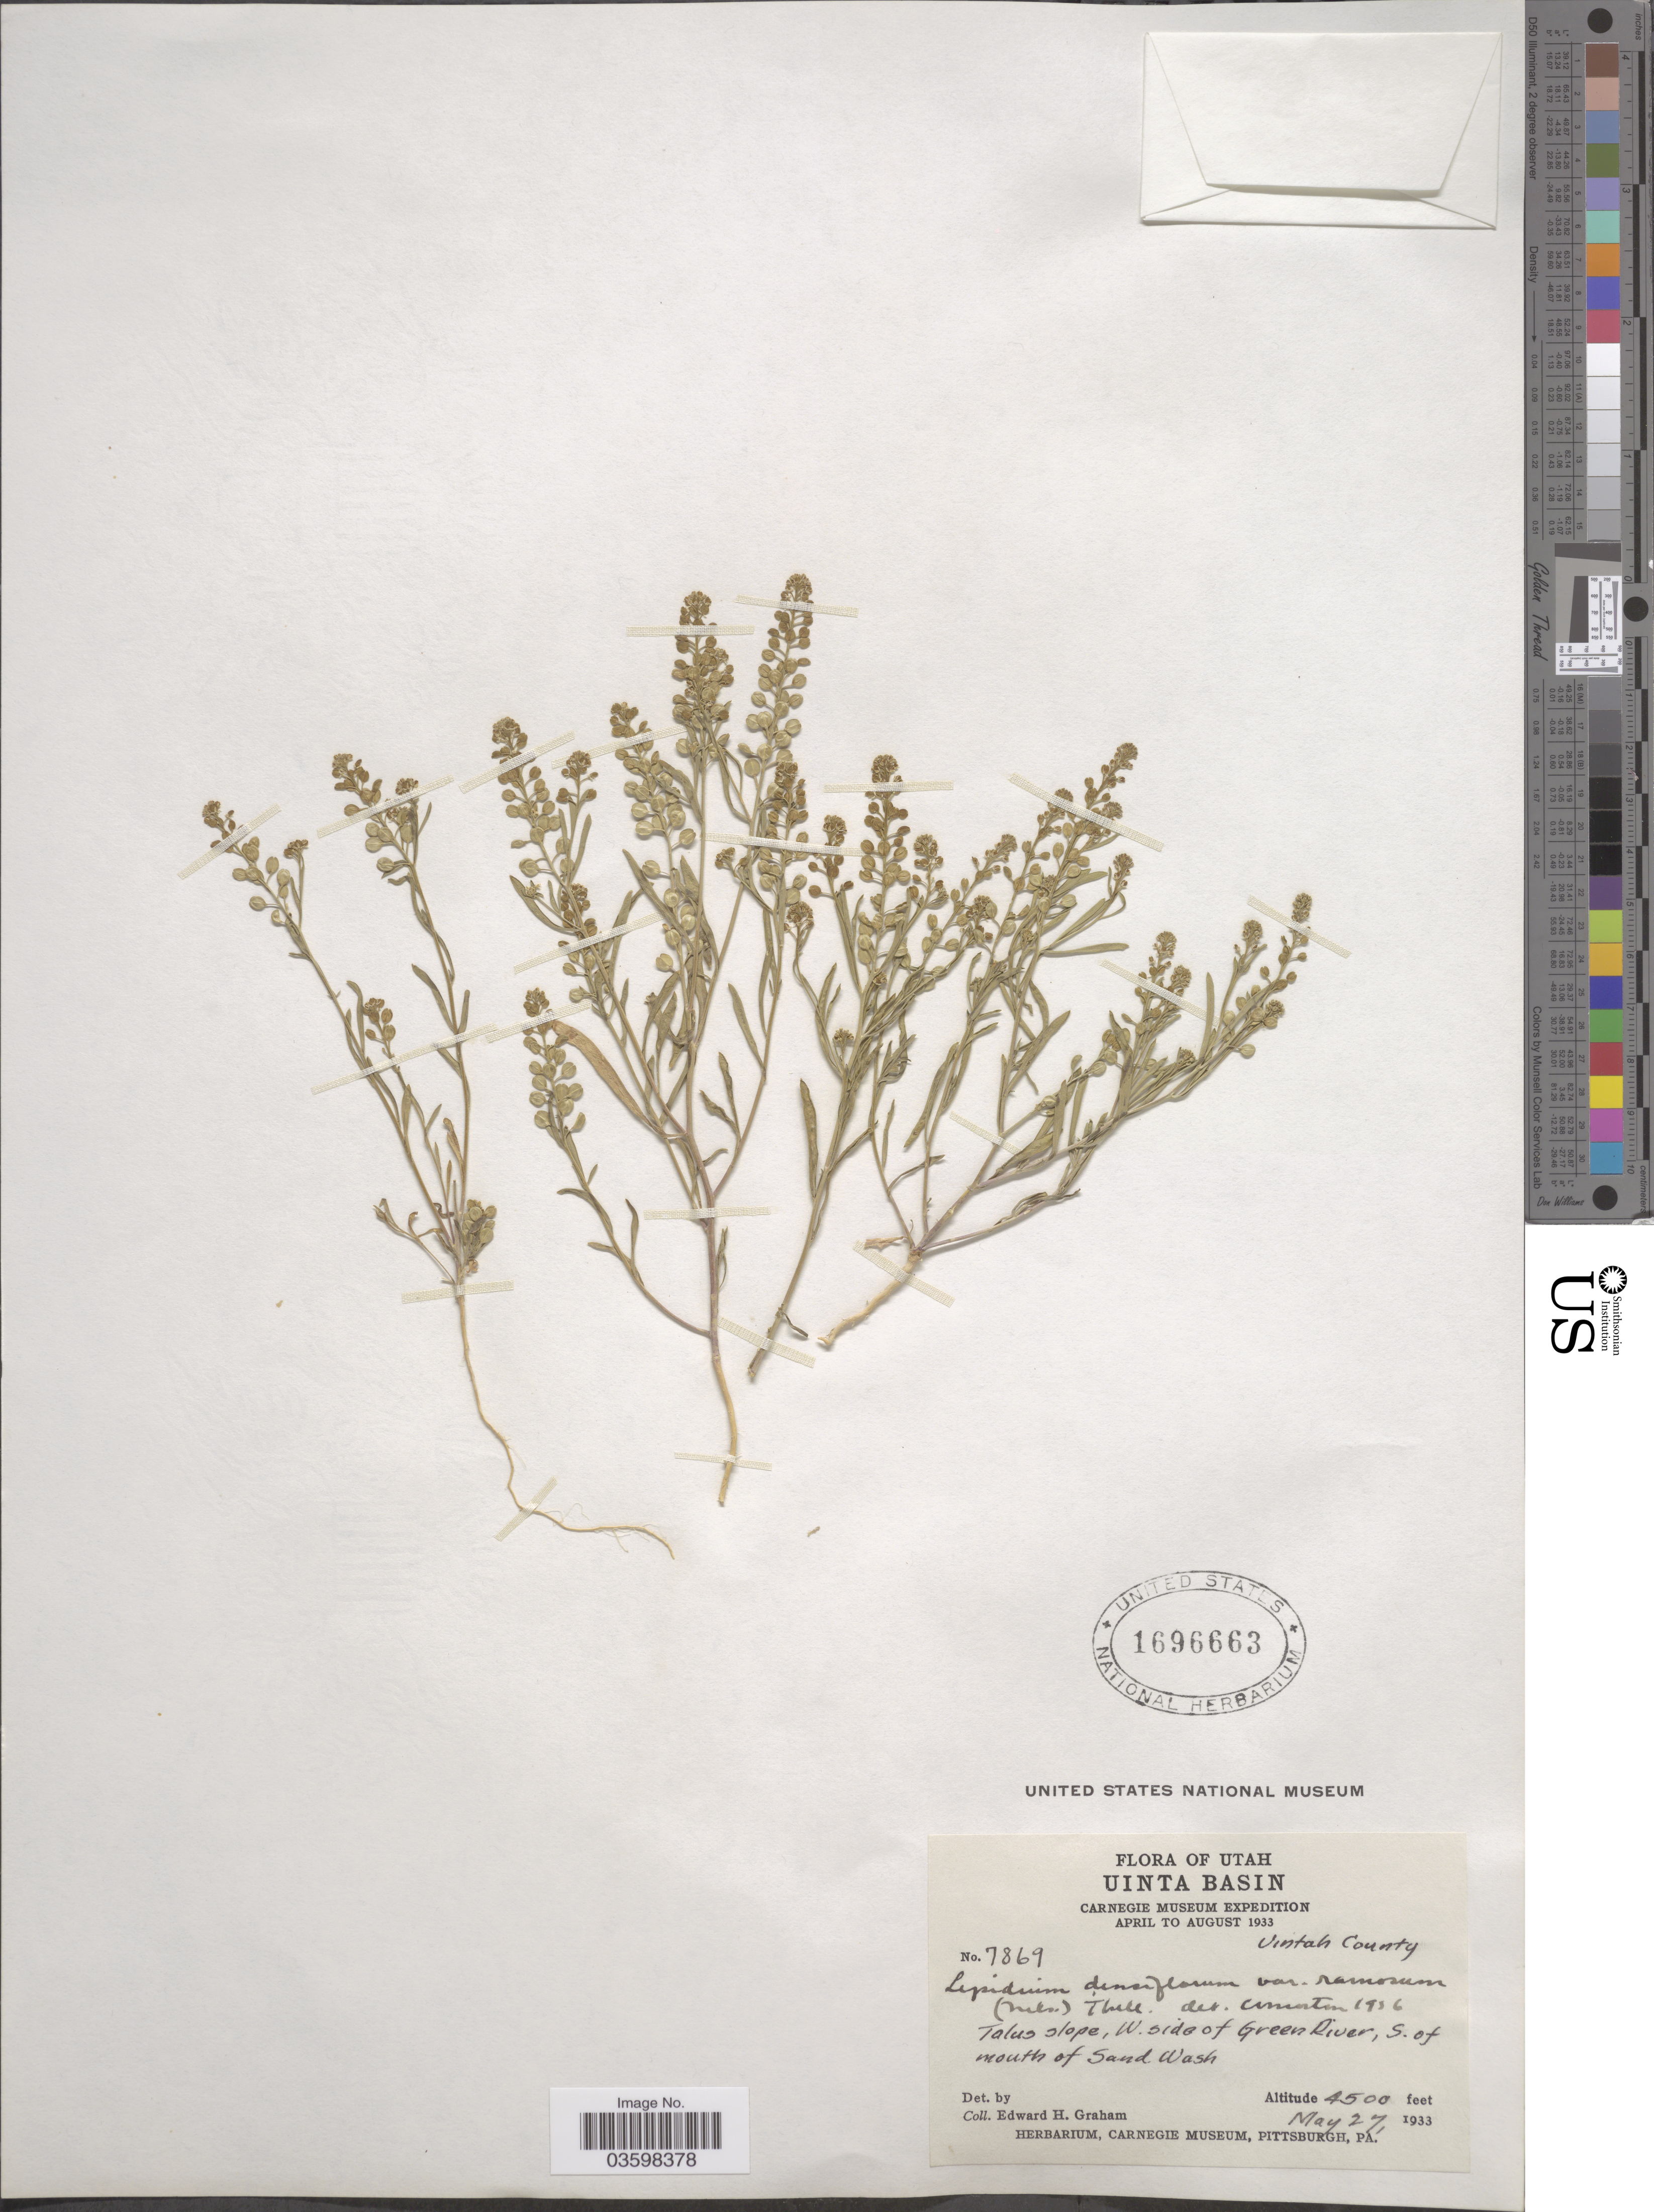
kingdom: Plantae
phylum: Tracheophyta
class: Magnoliopsida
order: Brassicales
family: Brassicaceae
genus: Lepidium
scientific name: Lepidium densiflorum var. ramosum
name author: (A. Nelson) Thell.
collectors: E. H. Graham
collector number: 7869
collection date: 1933-05-27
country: United States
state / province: Utah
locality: Uinta Basin. Talus slope, W. side of Green River, S. of mouth of Sand Wash.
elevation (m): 1372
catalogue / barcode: US 1696663